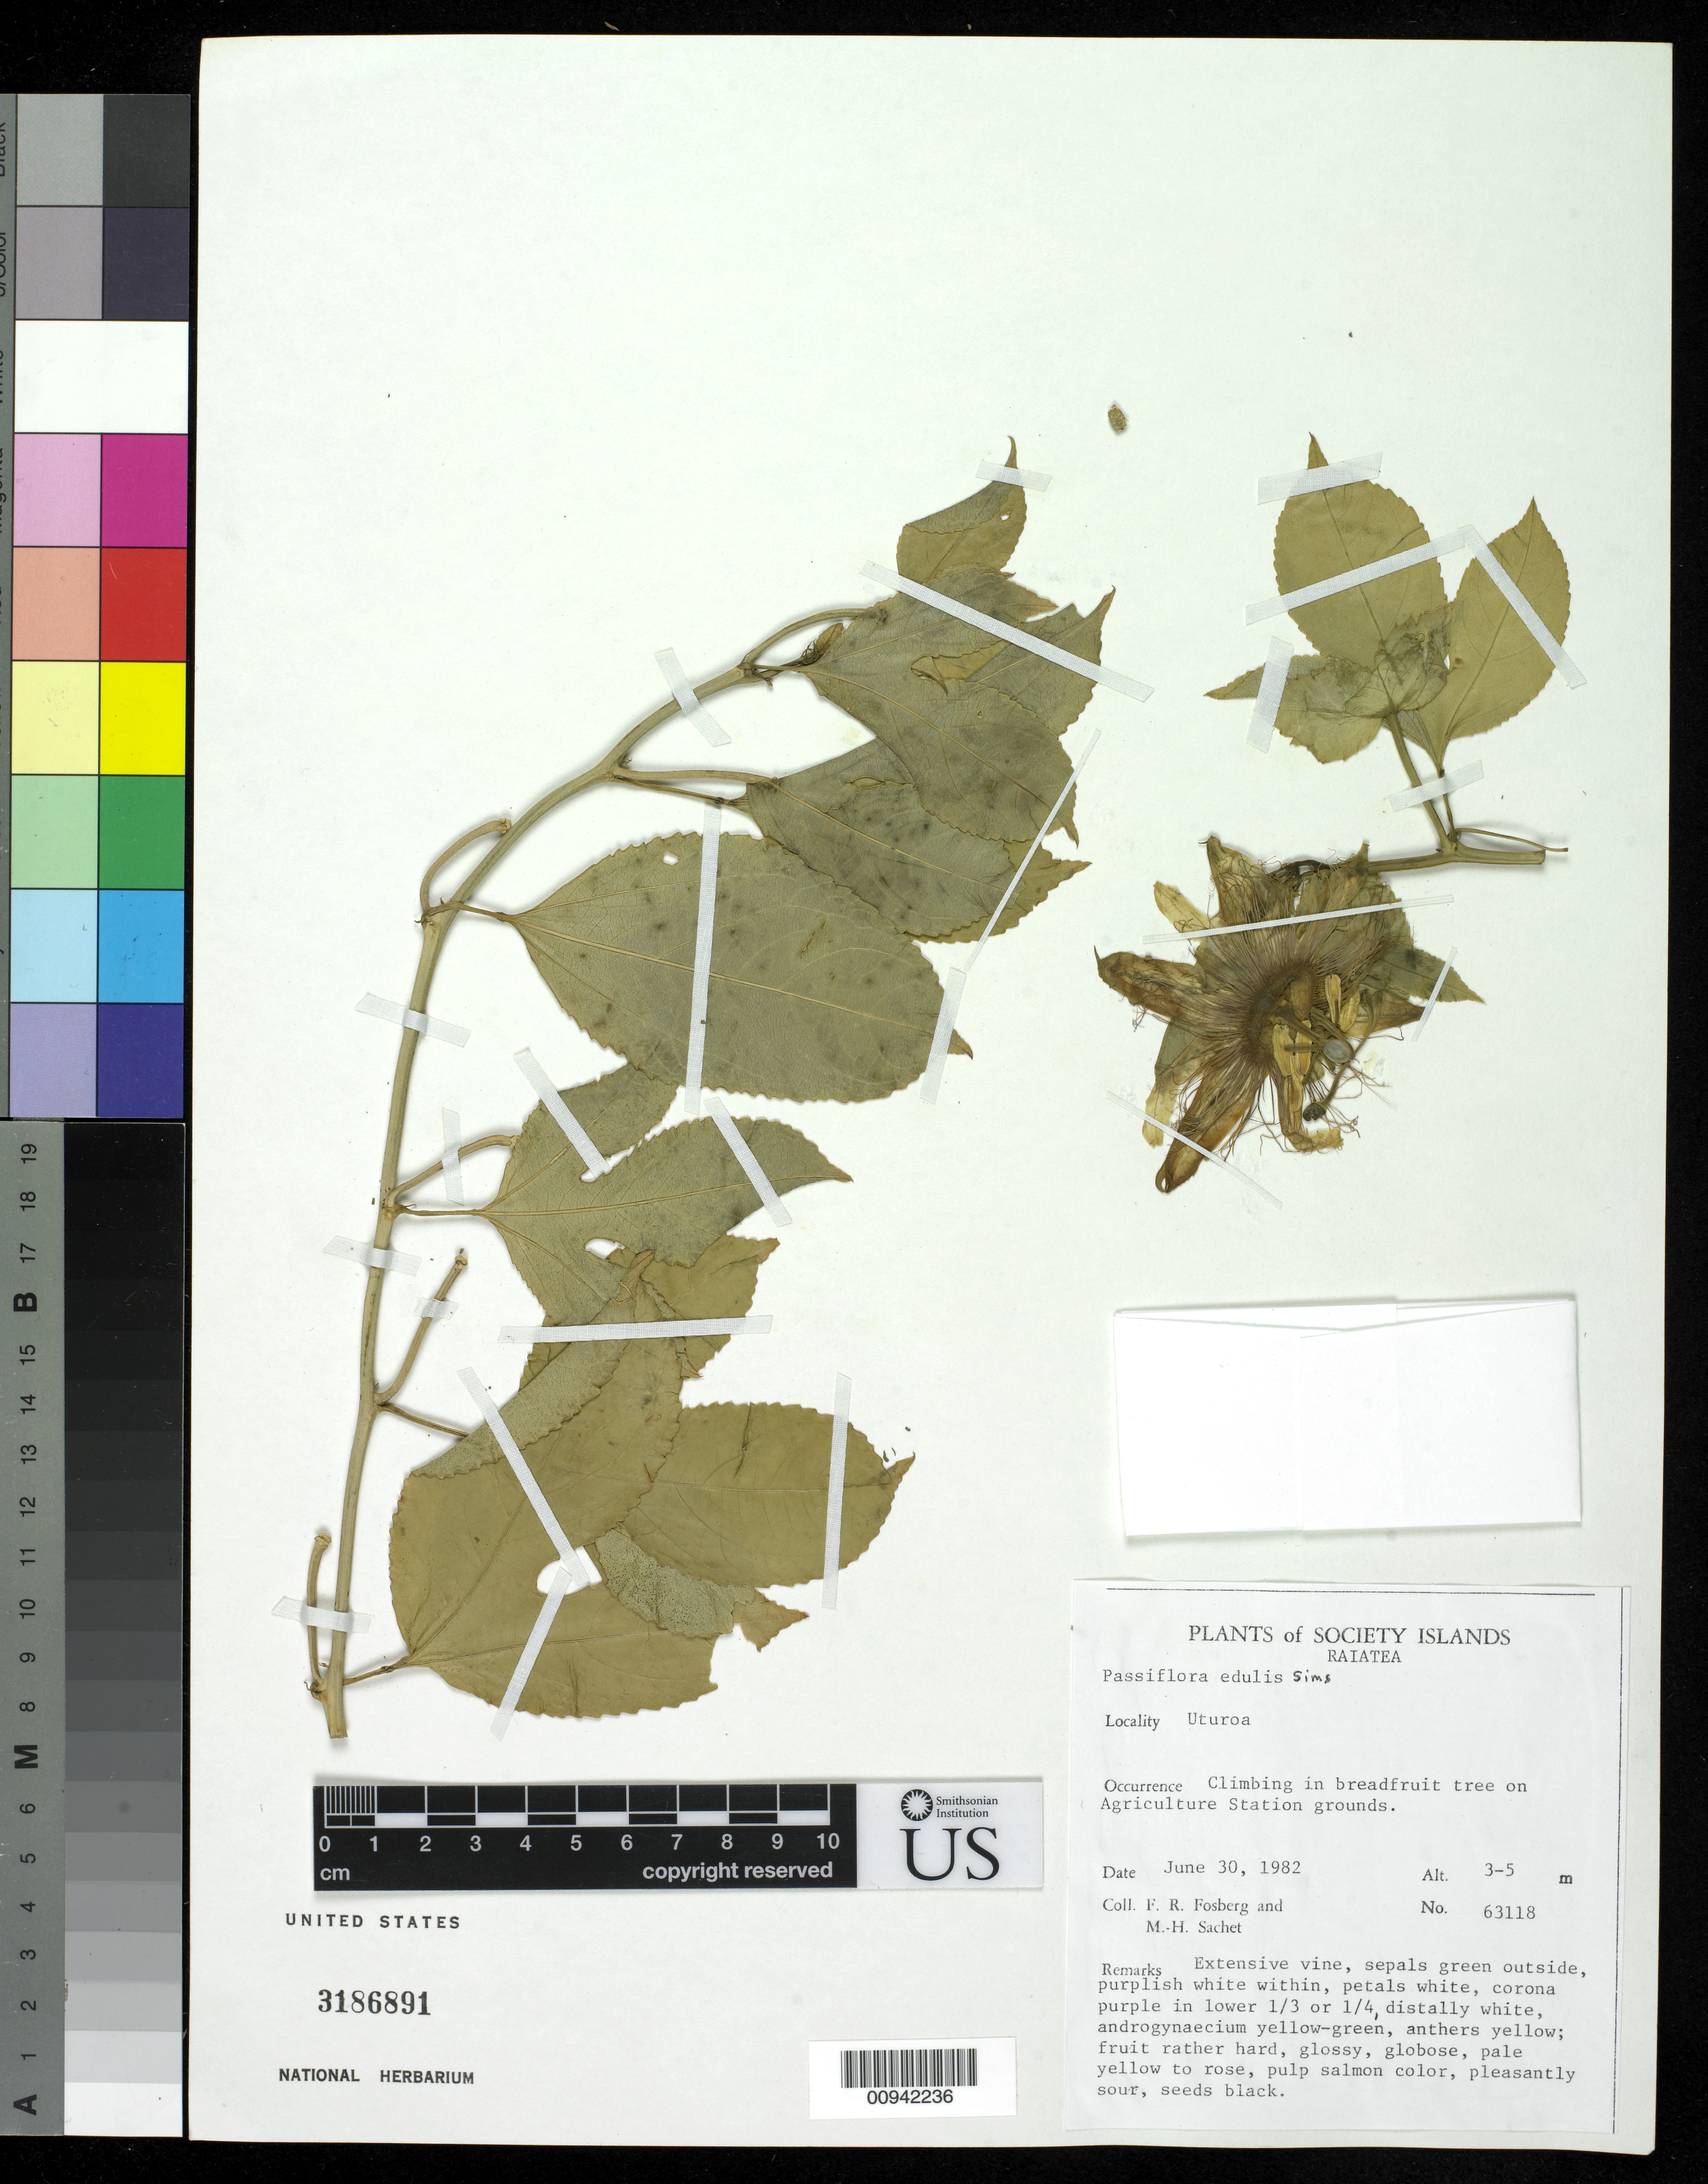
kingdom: Plantae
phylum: Tracheophyta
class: Magnoliopsida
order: Malpighiales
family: Passifloraceae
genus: Passiflora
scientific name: Passiflora edulis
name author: Sims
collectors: F. R. Fosberg & M.-H. Sachet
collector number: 63118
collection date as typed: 30 Jun 1982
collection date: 1982-06-30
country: French Polynesia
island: Raiatea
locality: Uturoa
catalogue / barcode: US 3186891